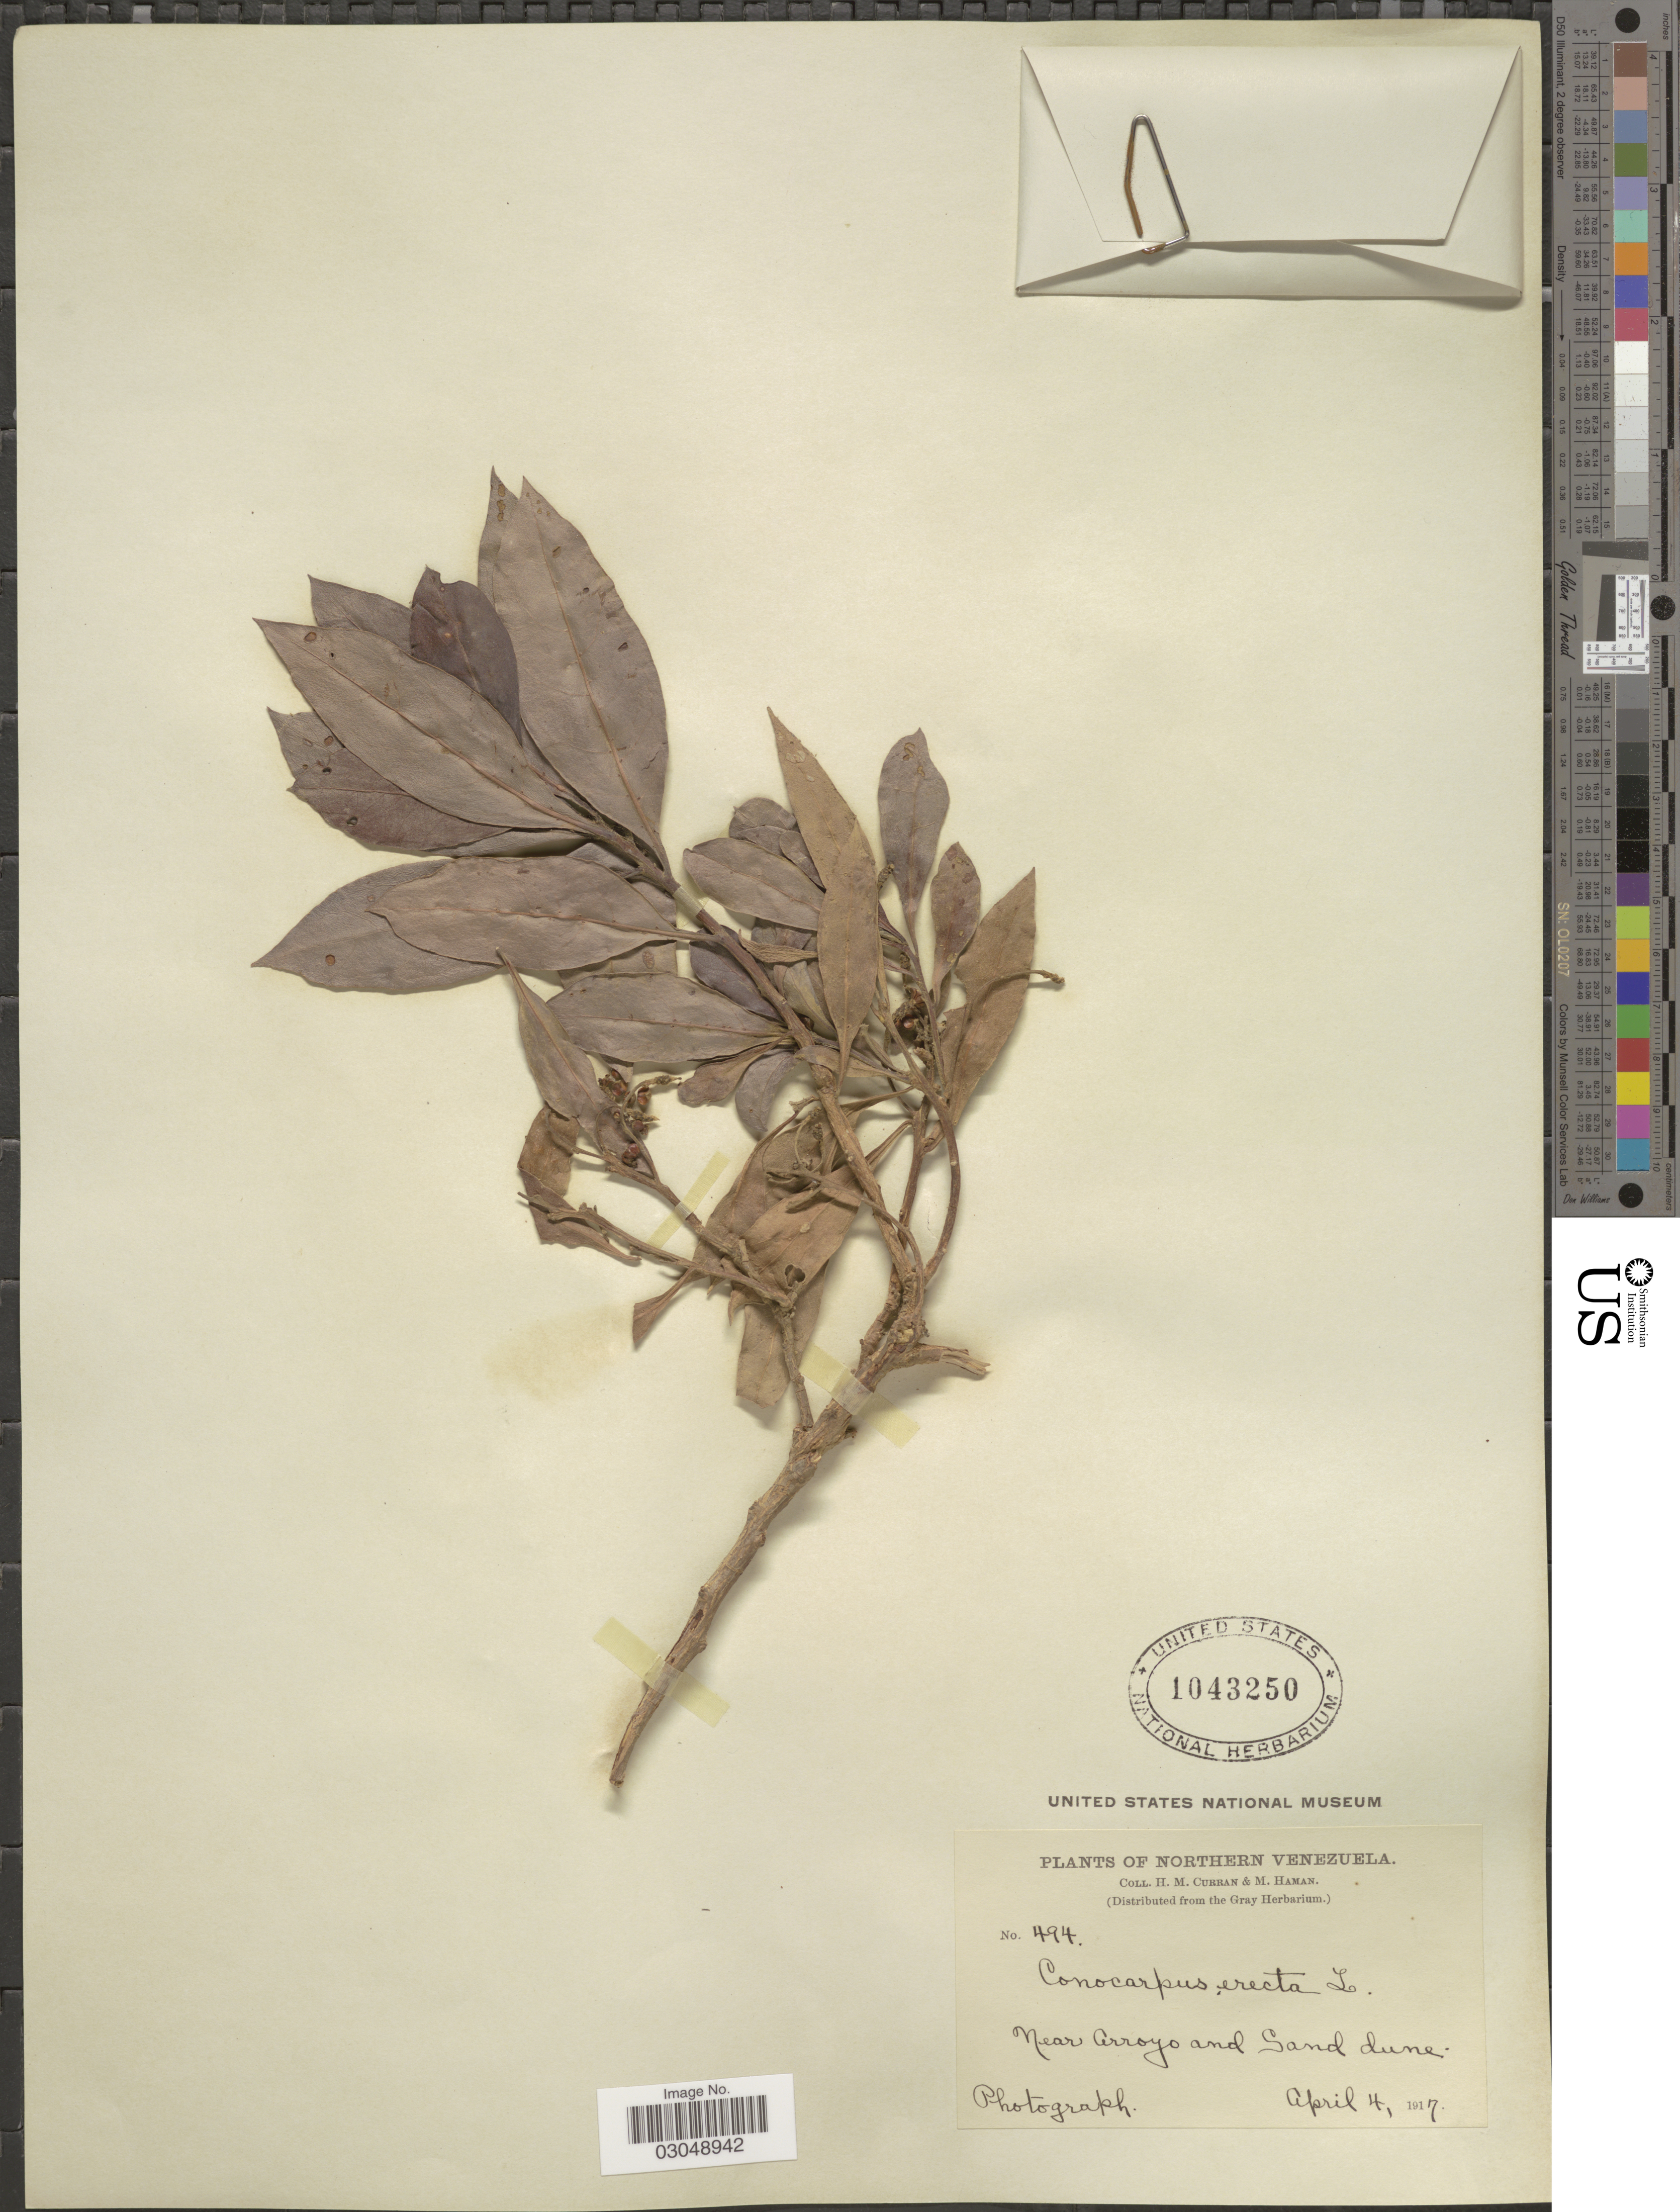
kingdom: Plantae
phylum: Tracheophyta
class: Magnoliopsida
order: Myrtales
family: Combretaceae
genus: Conocarpus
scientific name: Conocarpus erectus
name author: L.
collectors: H. M. Curran & M. Haman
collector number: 494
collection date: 1917-04-04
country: Venezuela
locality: Northern Venezuela. Near Cerroyo and Sand dune.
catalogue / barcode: US 1043250